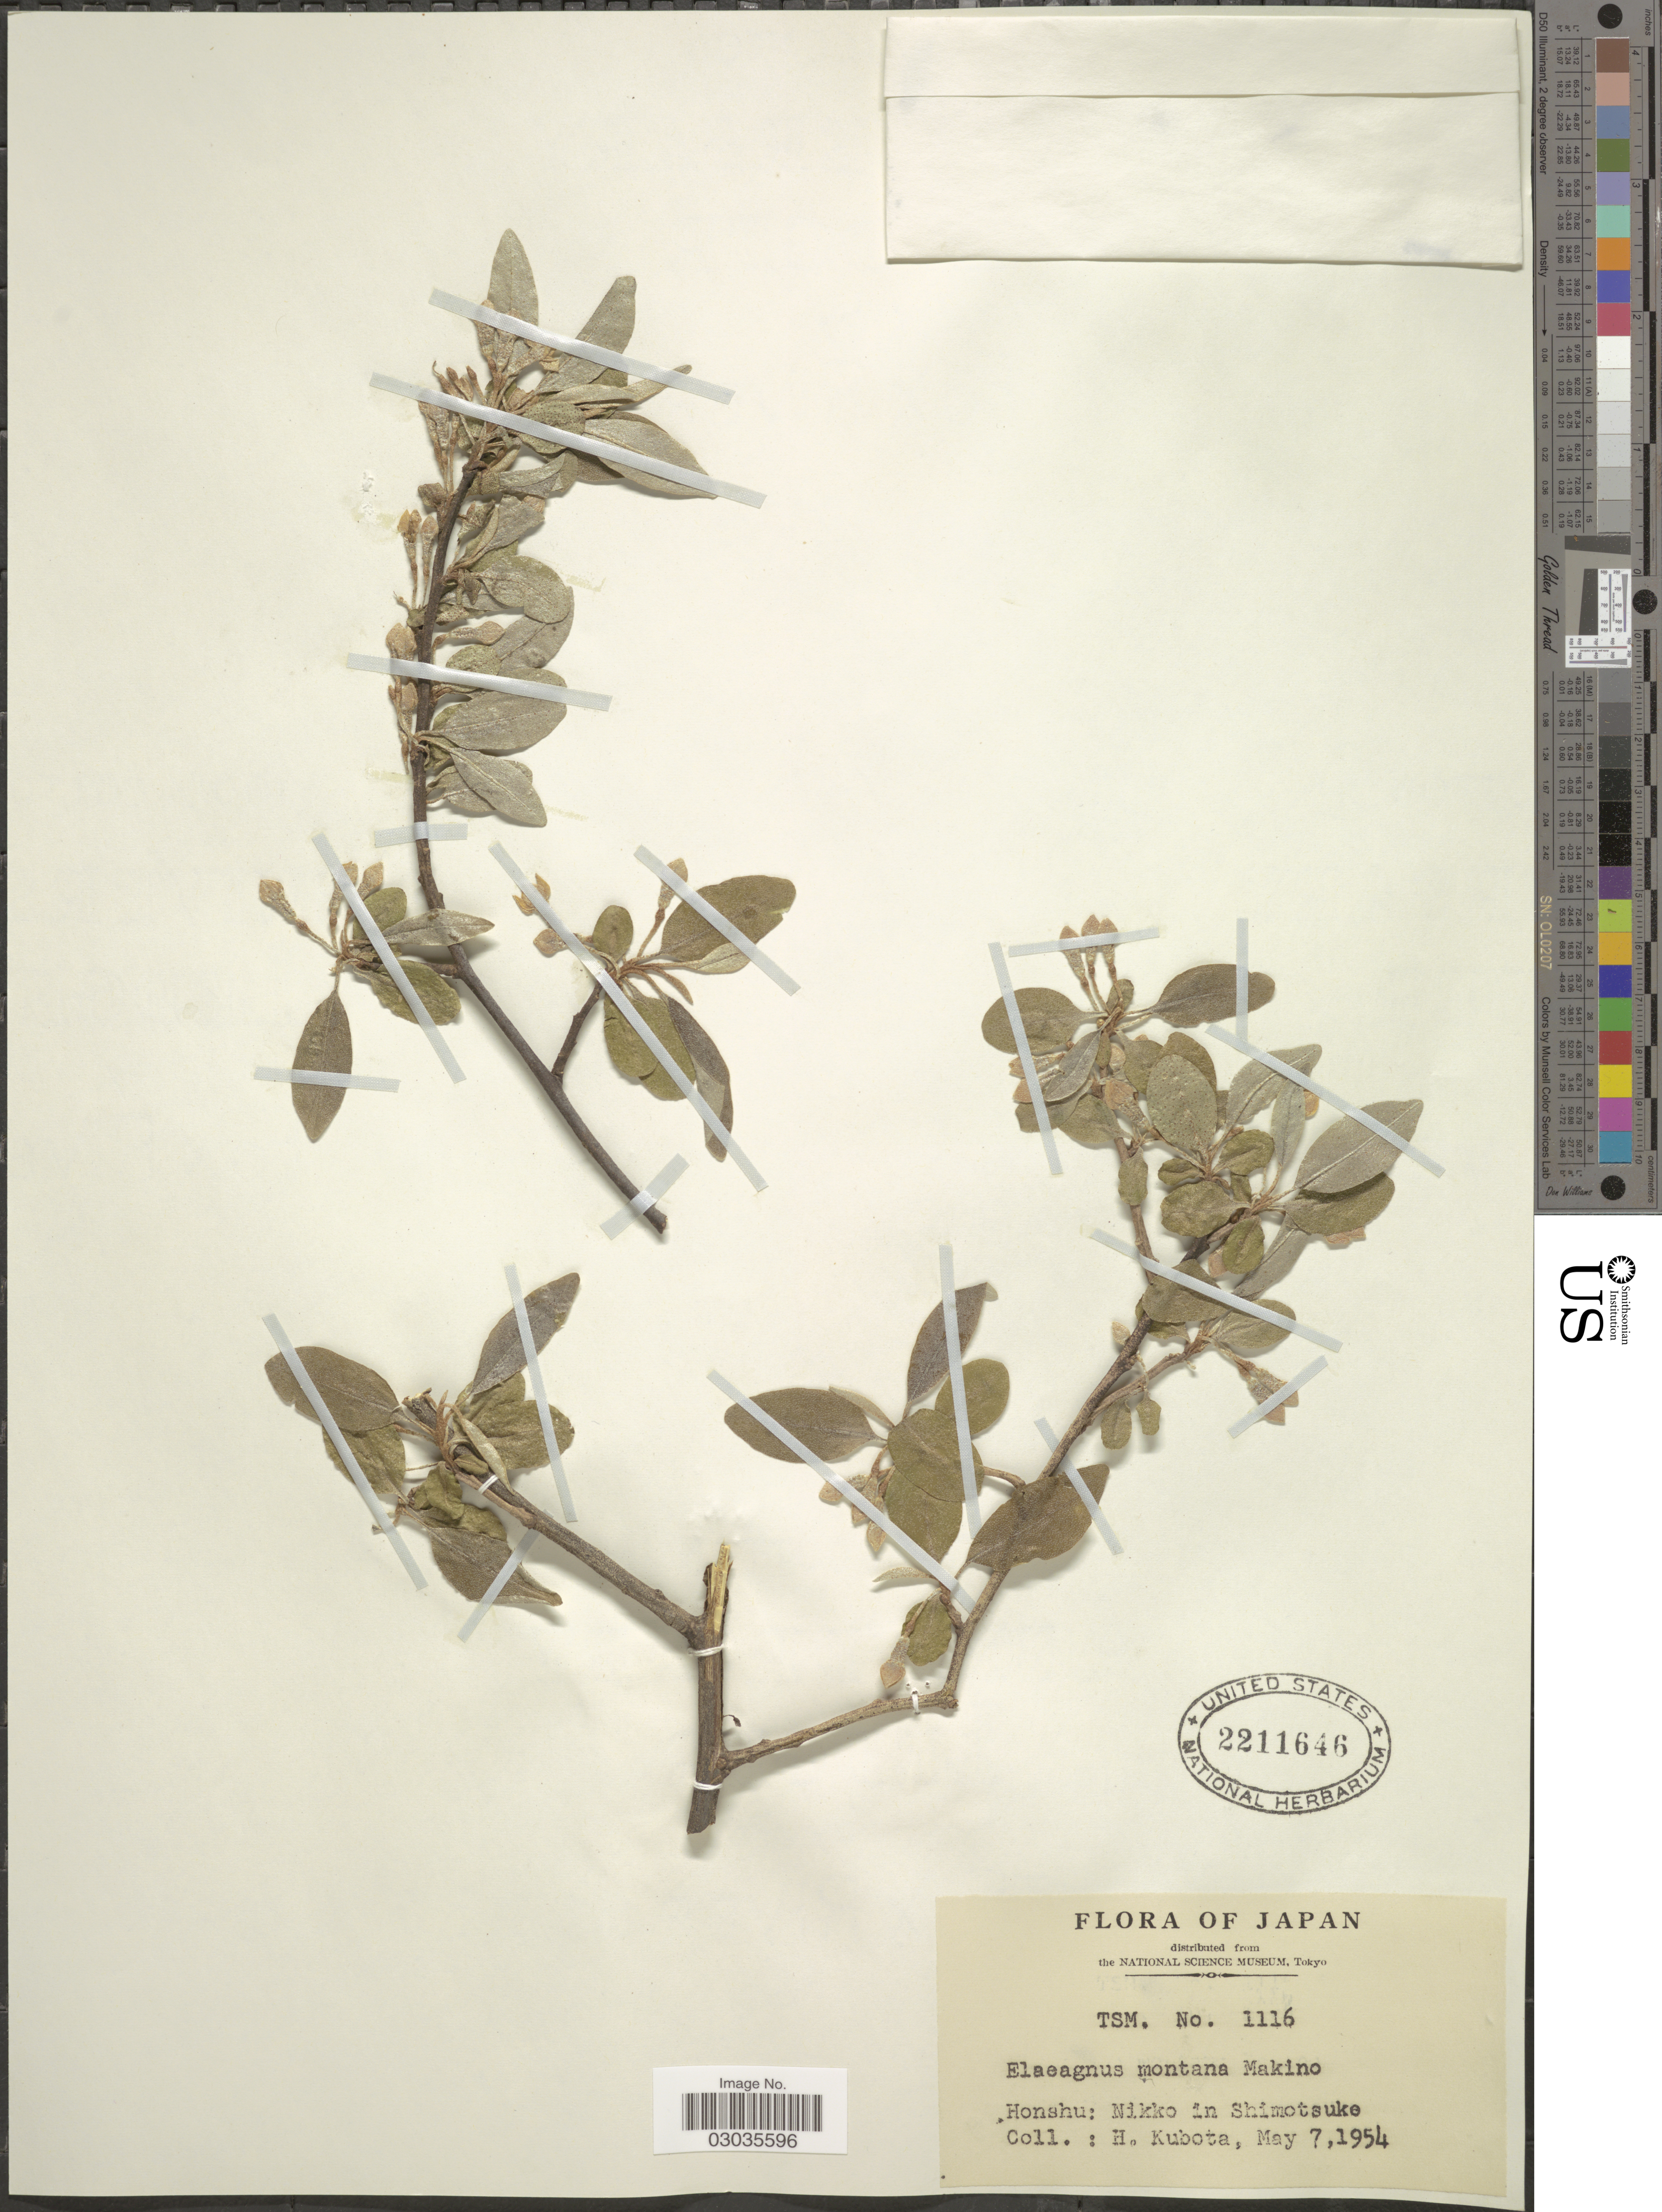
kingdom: Plantae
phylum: Tracheophyta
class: Magnoliopsida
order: Rosales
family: Elaeagnaceae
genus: Elaeagnus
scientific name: Elaeagnus montana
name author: Makino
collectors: H. Kubota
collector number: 1116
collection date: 1954-05-07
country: Japan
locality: Honshu: Nikko in Shimotsuke.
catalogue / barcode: US 2211646